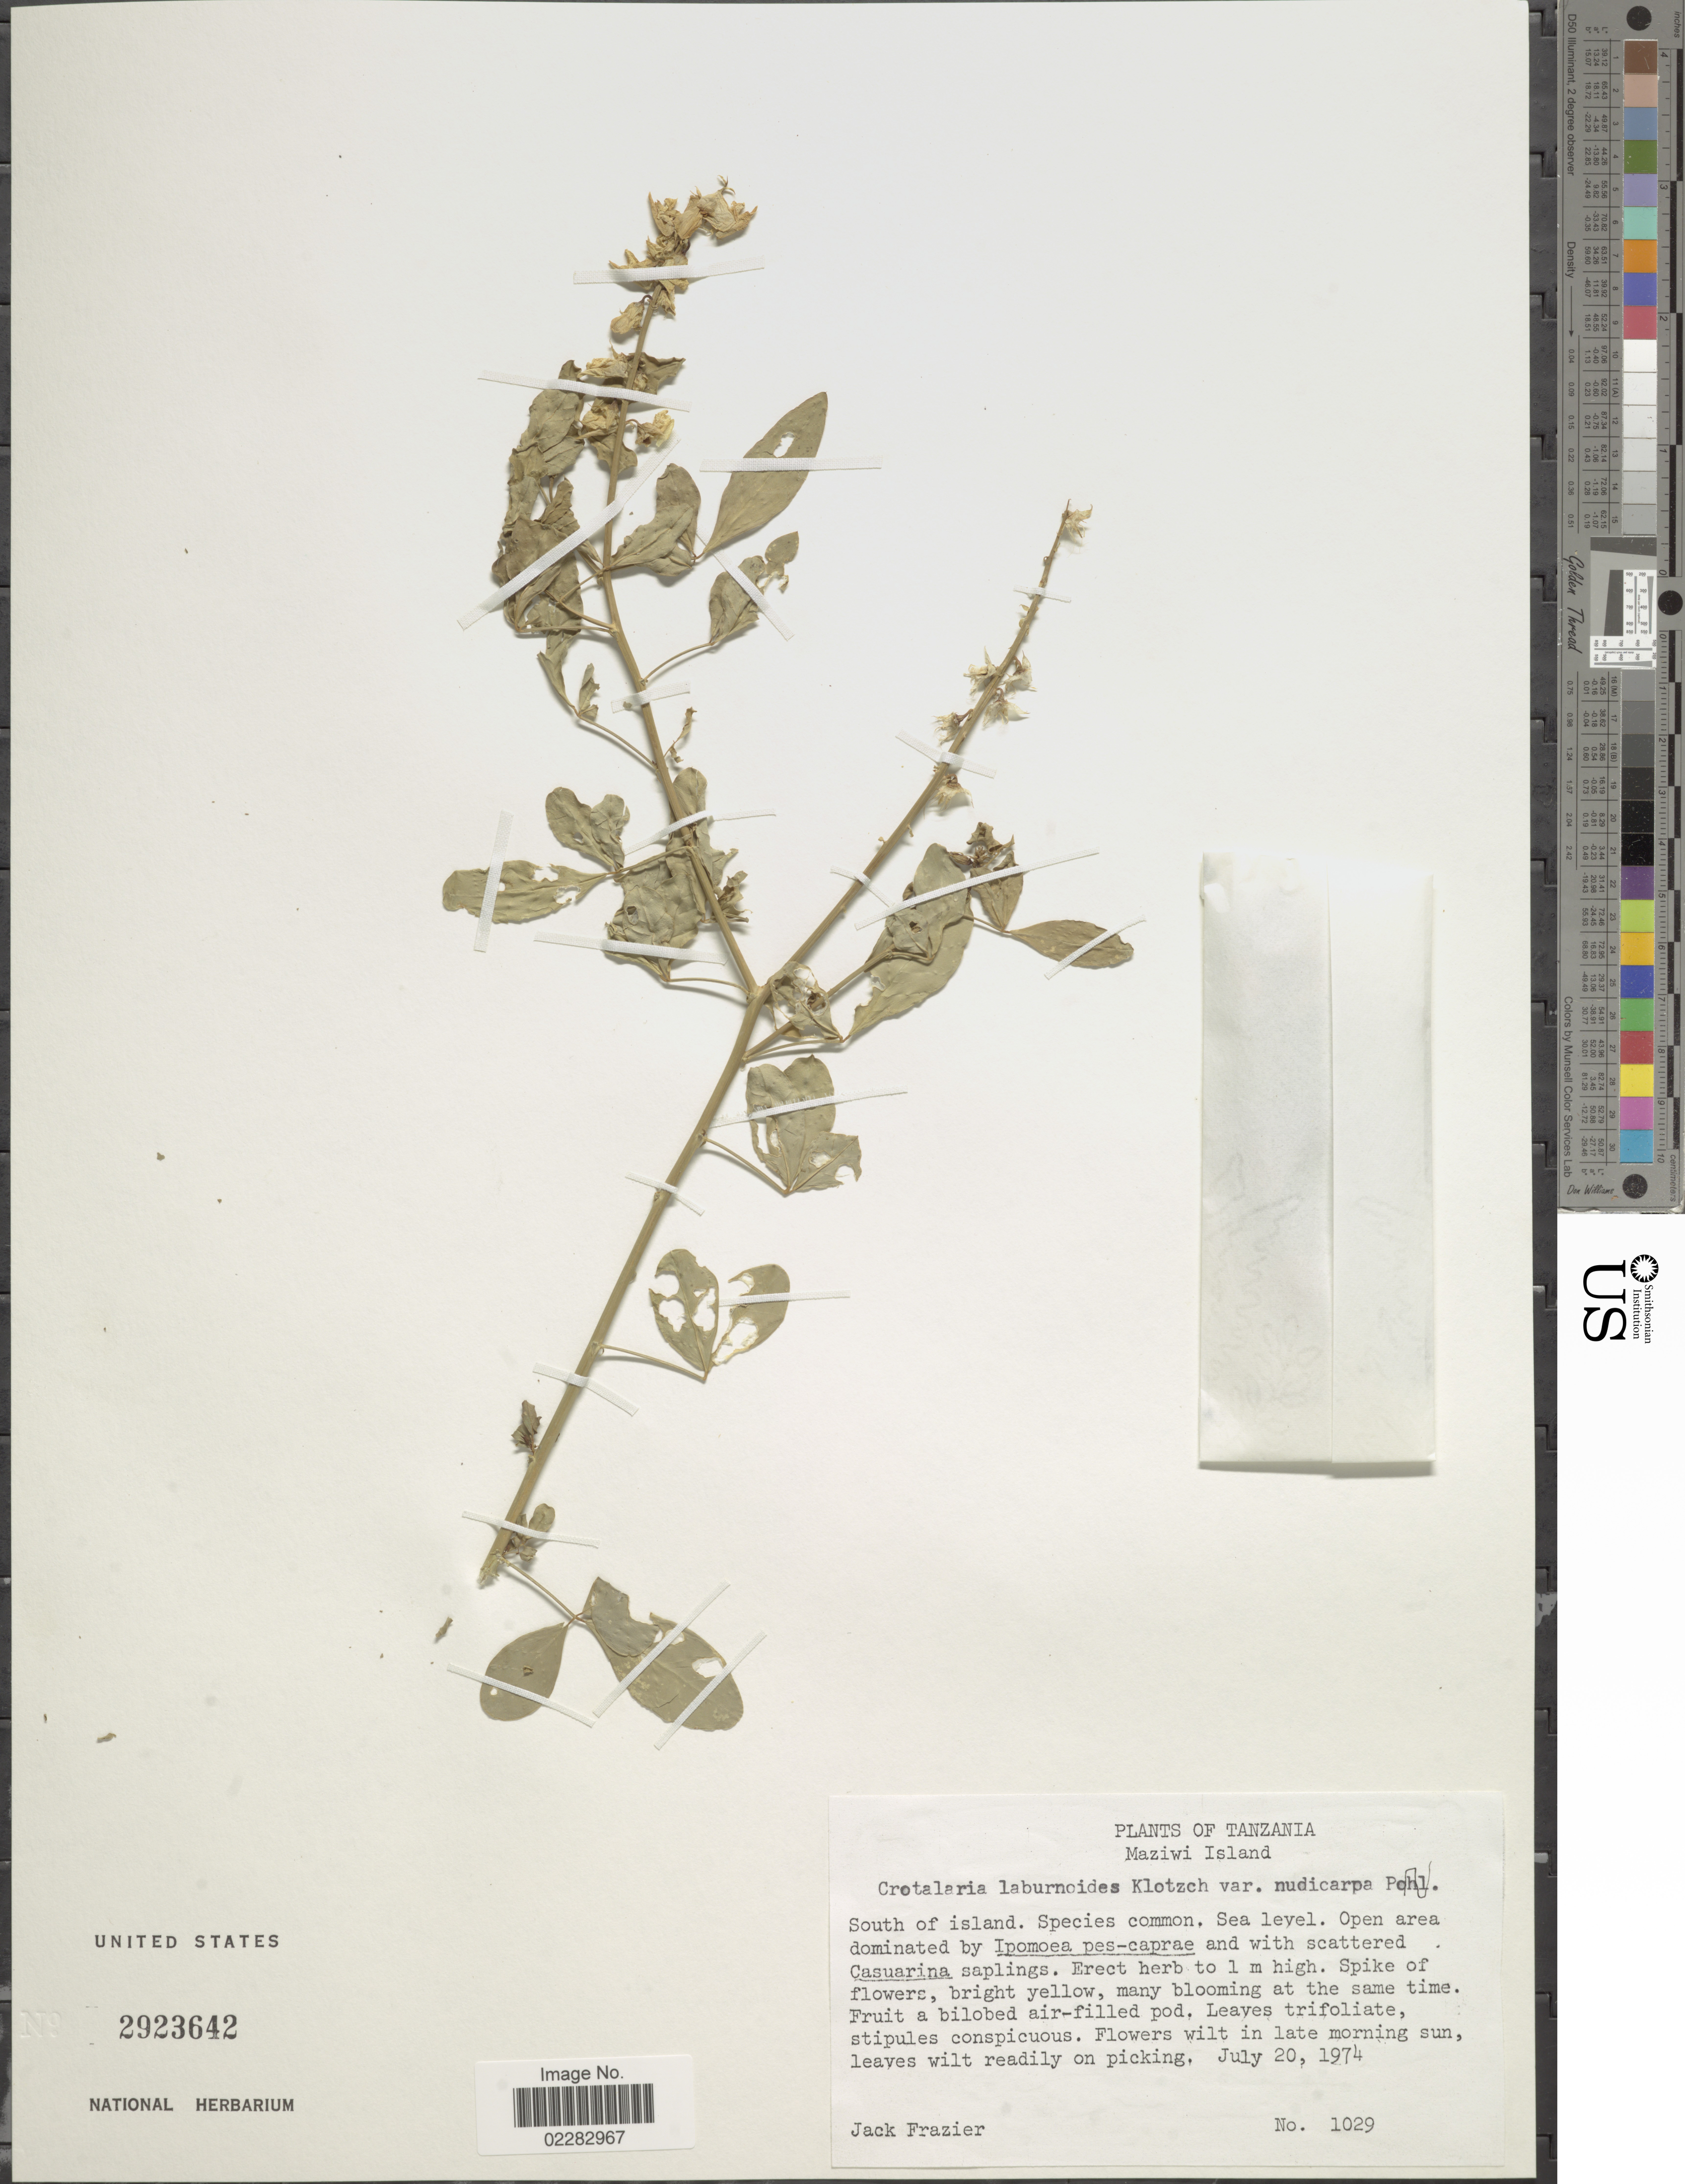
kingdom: Plantae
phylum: Tracheophyta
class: Magnoliopsida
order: Fabales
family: Fabaceae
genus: Crotalaria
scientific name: Crotalaria laburnoides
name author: Klotzsch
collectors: J. Frazier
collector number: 1029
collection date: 1974-07-20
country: Tanzania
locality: Maziwi Island, south of island.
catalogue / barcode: US 2923642